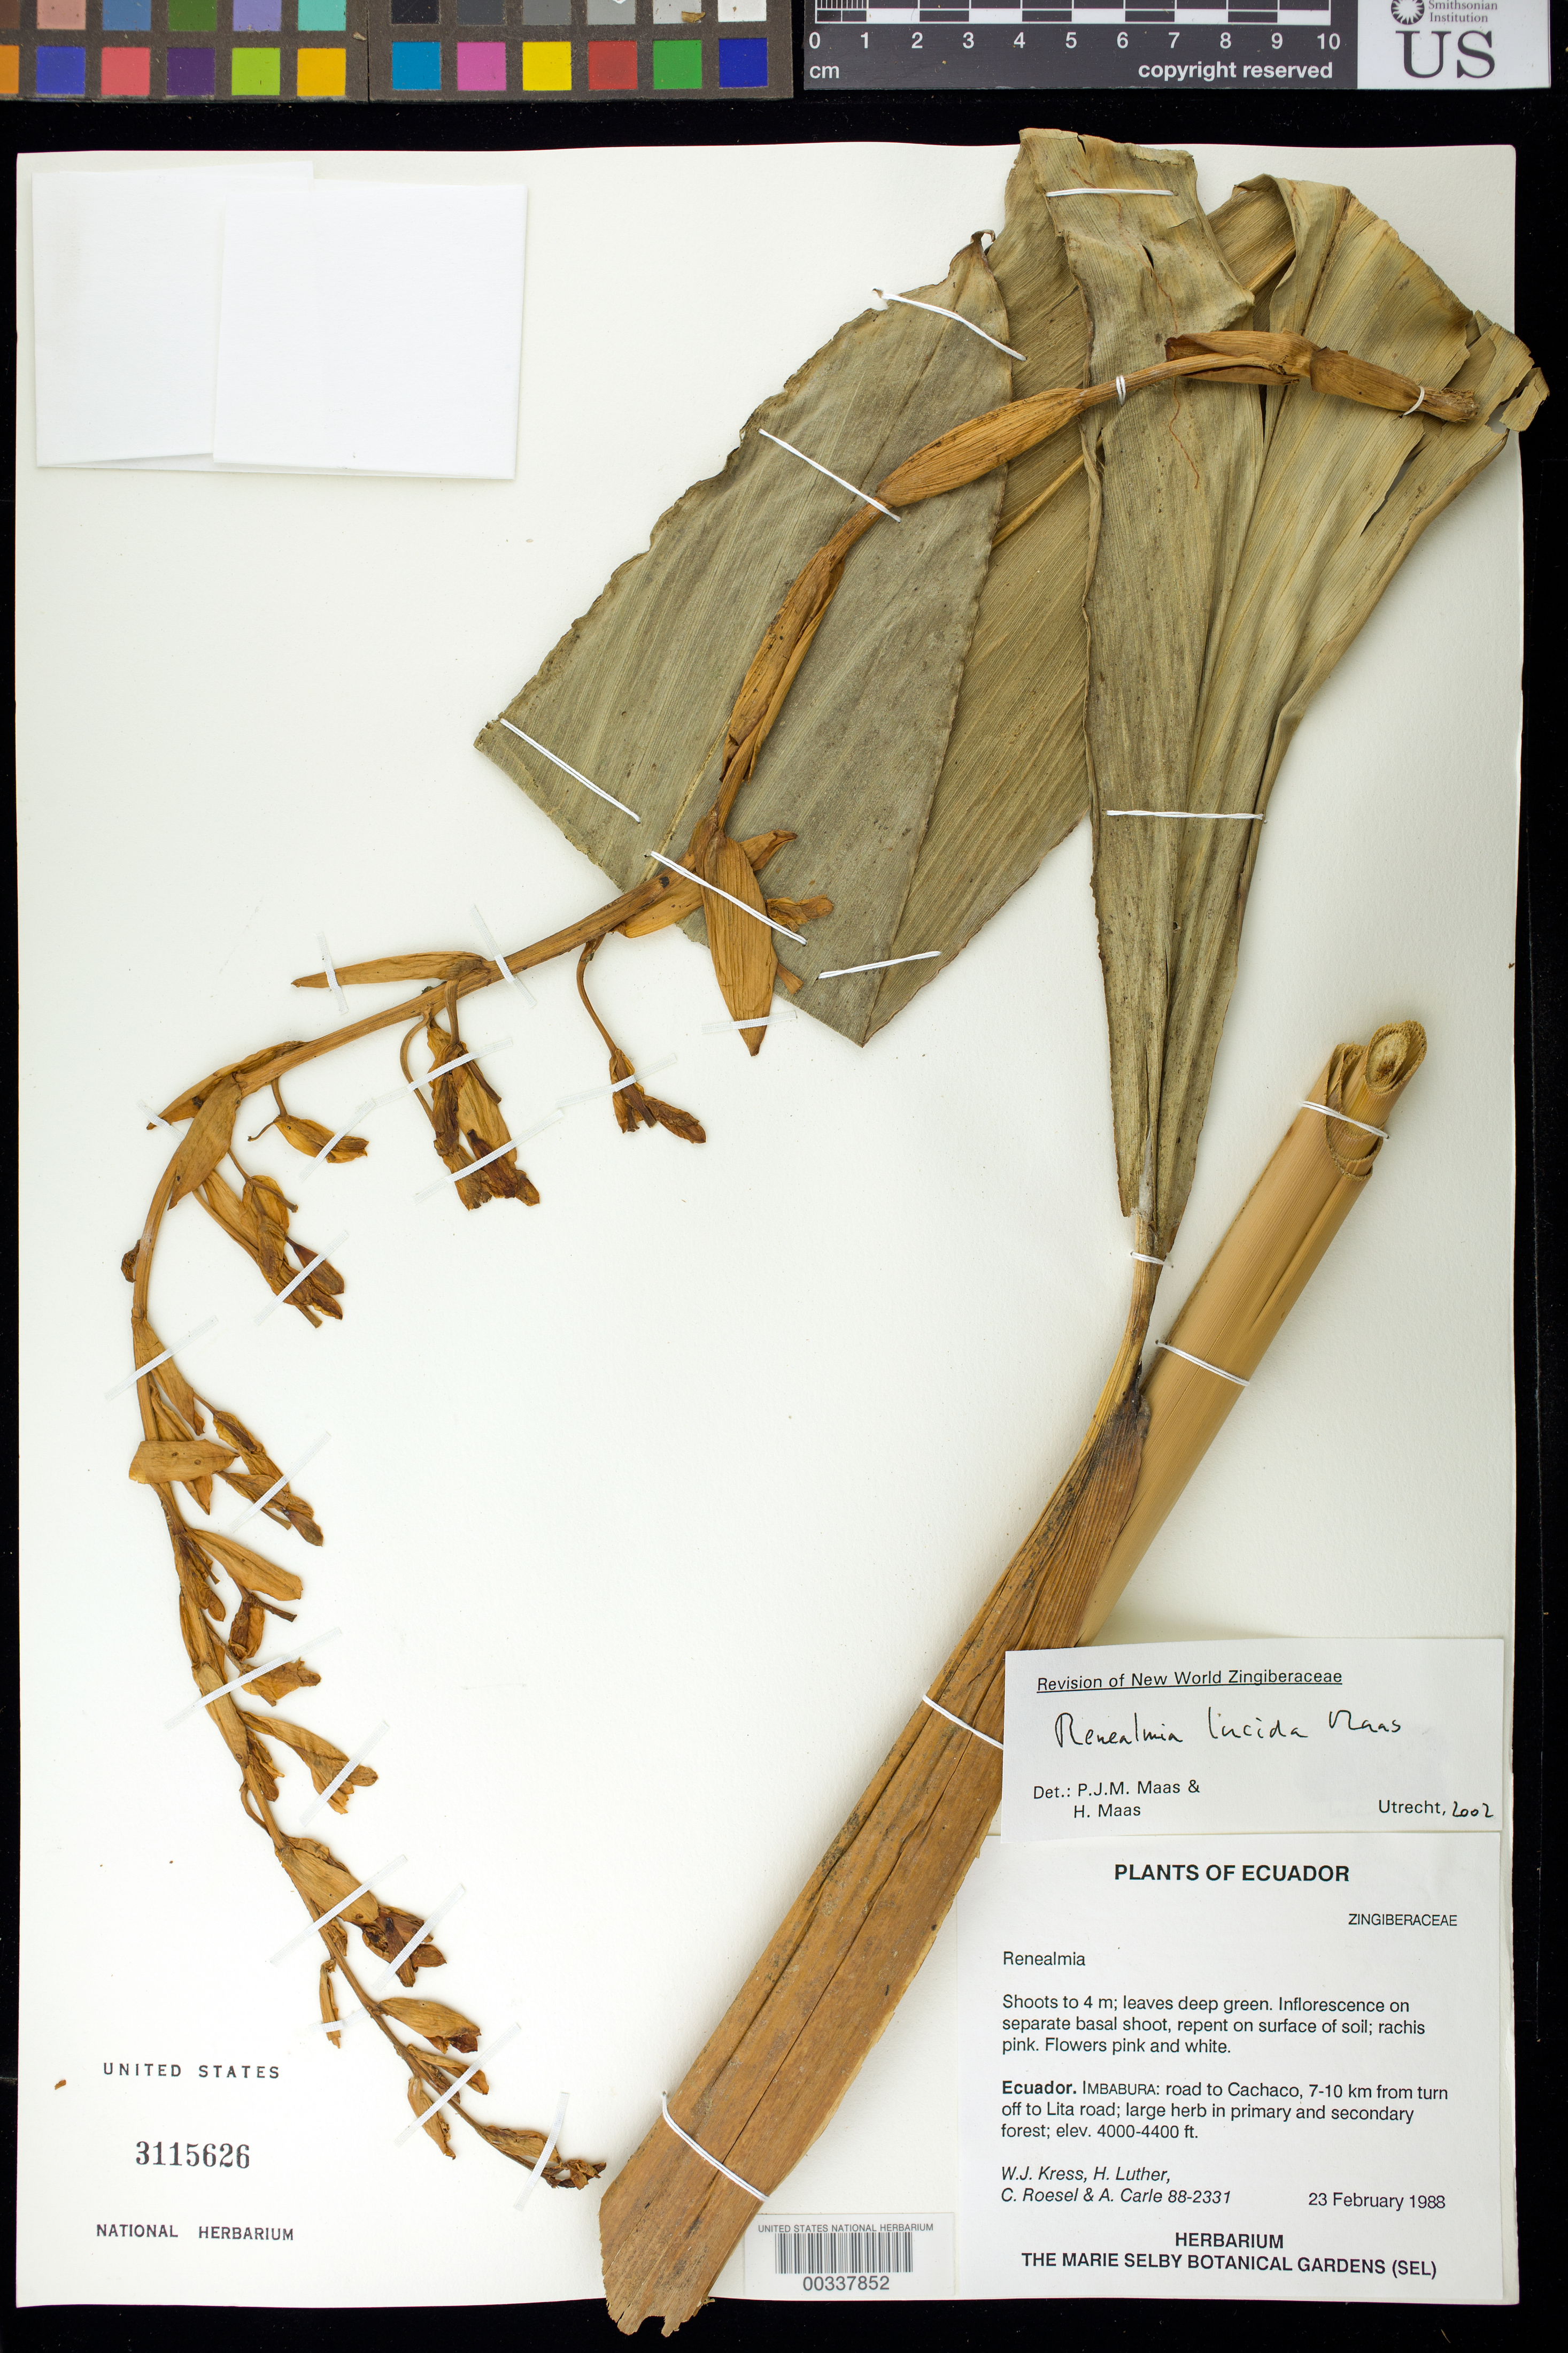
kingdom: Plantae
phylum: Tracheophyta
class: Liliopsida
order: Zingiberales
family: Zingiberaceae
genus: Renealmia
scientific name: Renealmia lucida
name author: Maas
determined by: Maas, Paul J. M.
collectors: W. J. Kress, Harry E. Luther, C. S. Roesel & A. Carle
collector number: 88-2331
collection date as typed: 23 Feb 1988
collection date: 1988-02-23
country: Ecuador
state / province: Imbabura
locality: Road to Cachaco, 7-10 km from turn of L to Lita road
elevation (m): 1219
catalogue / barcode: US 3115626